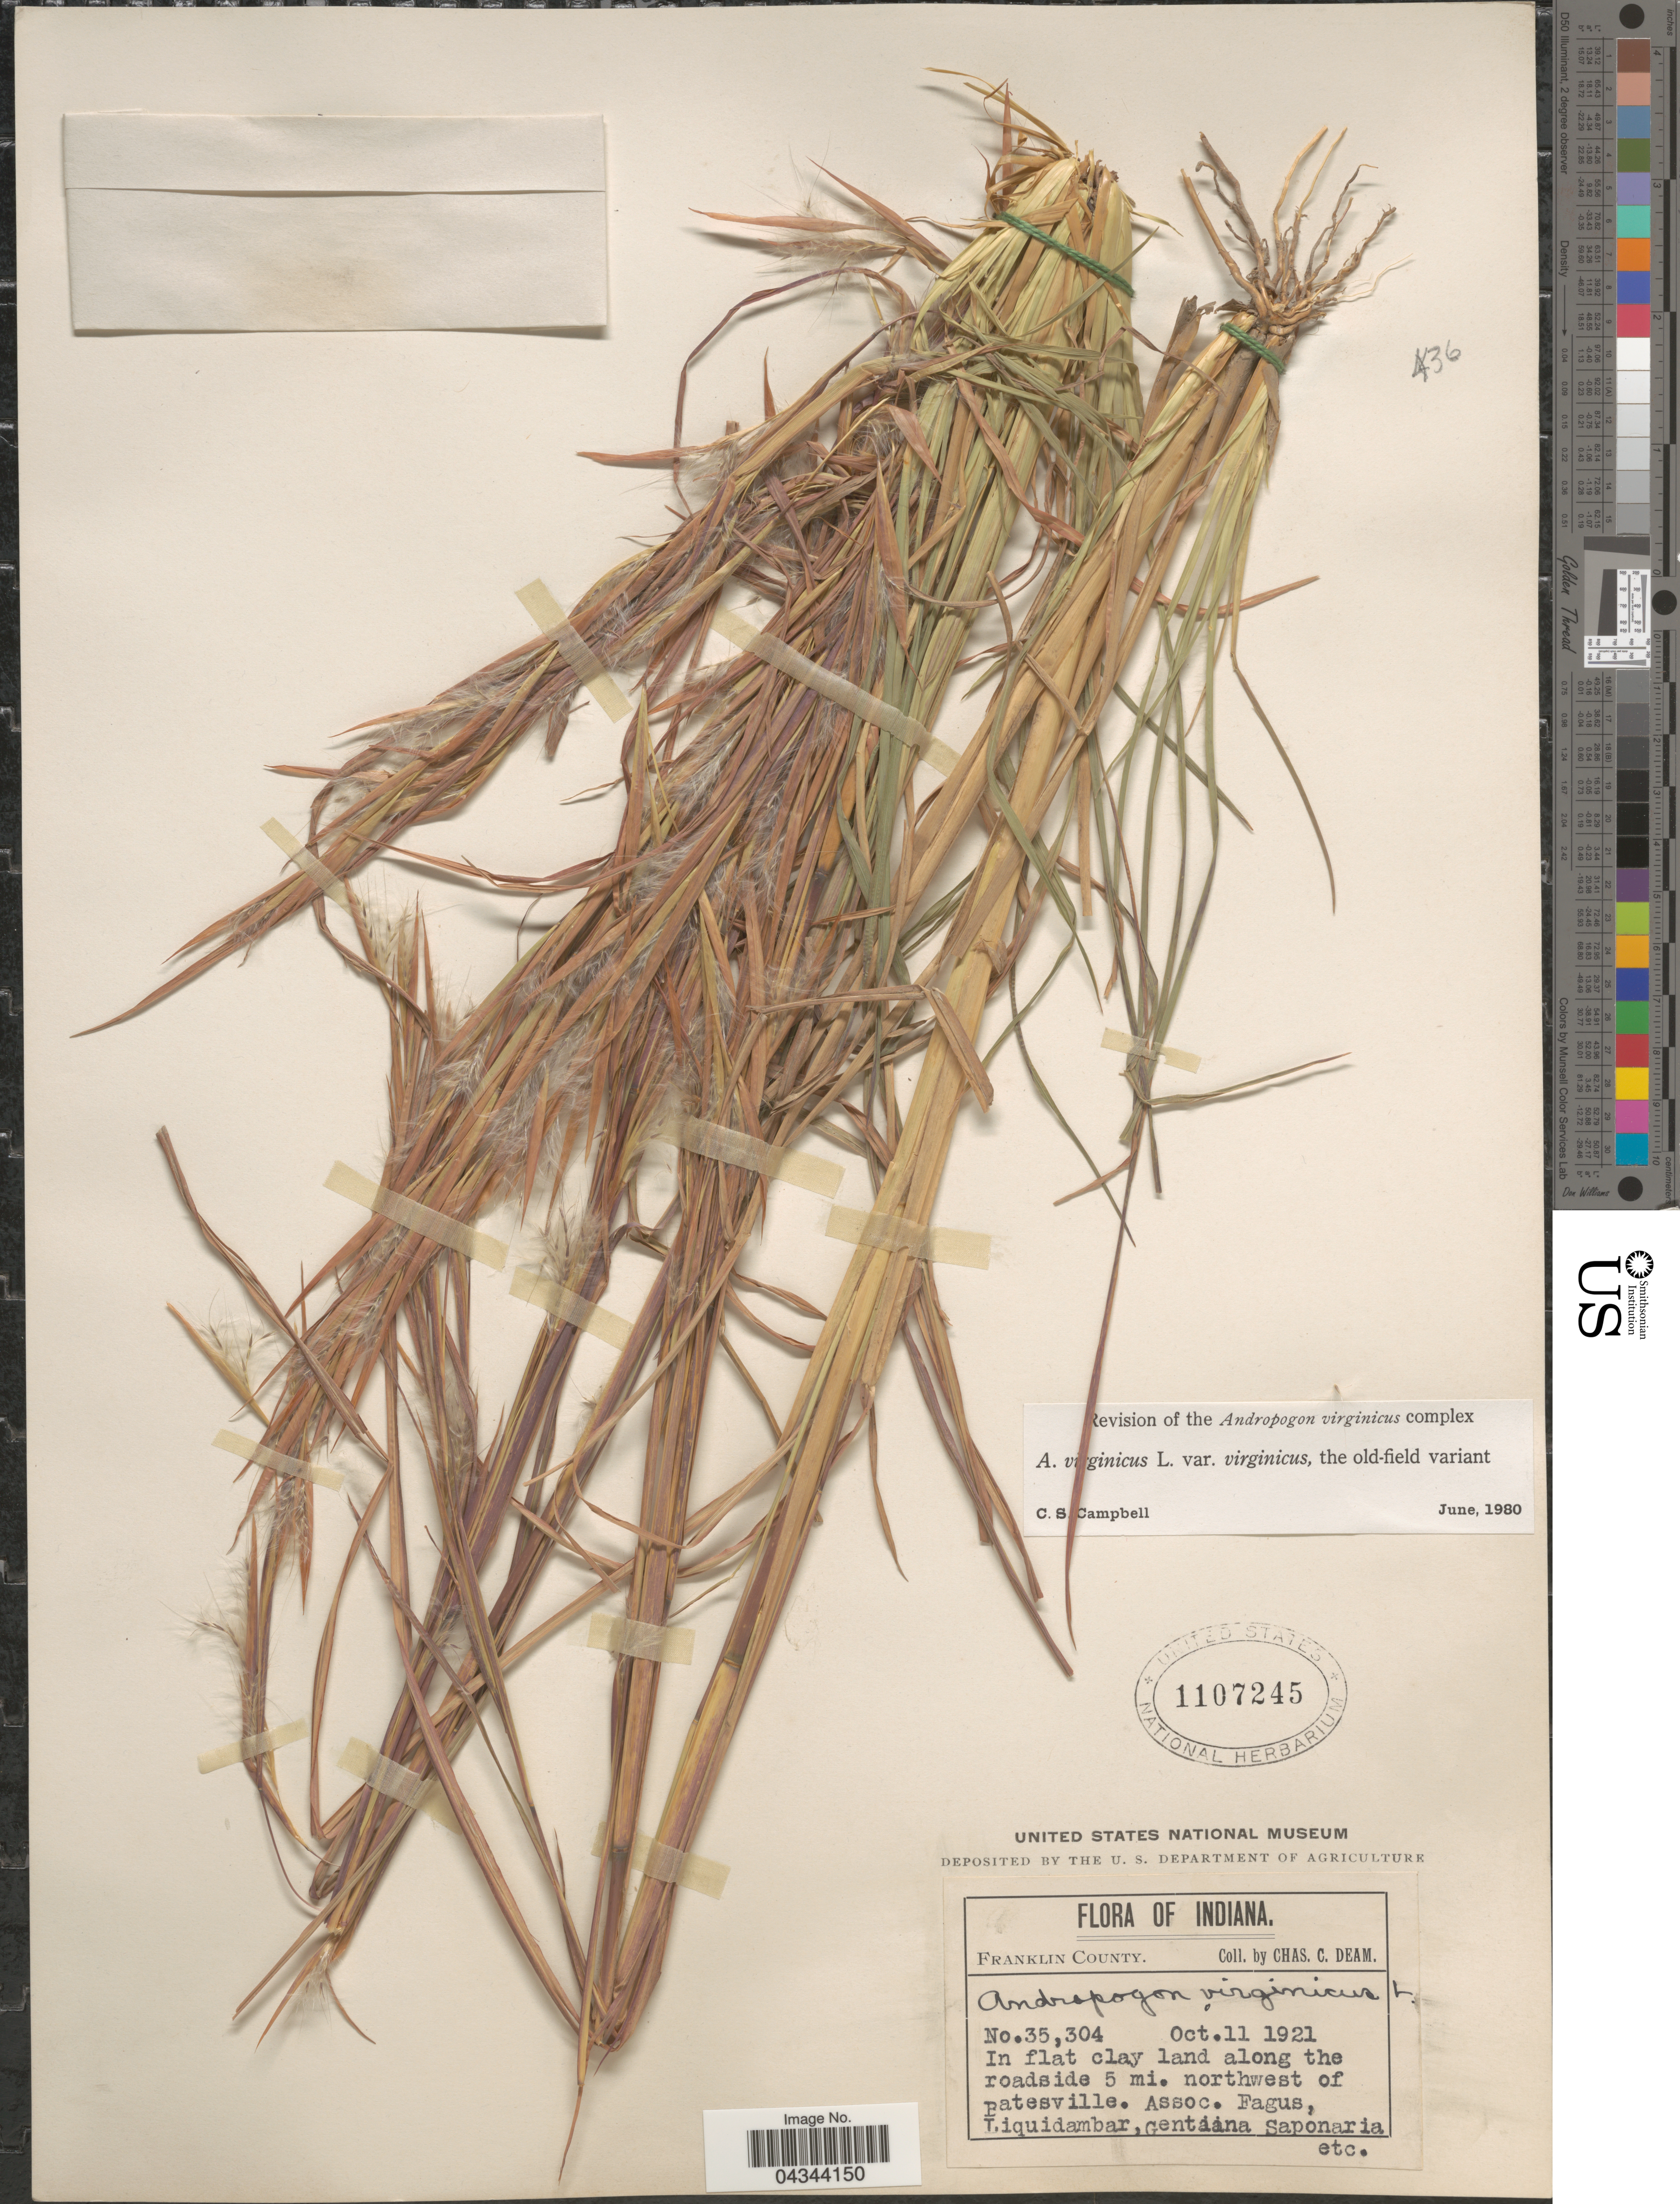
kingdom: Plantae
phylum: Tracheophyta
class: Liliopsida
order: Poales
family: Poaceae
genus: Andropogon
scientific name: Andropogon virginicus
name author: L.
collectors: C. C. Deam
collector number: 35304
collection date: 1921-10-11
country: United States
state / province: Indiana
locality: Franklin County. Along the roadside 5 mi. northwest of Patesville.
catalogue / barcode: US 1107245